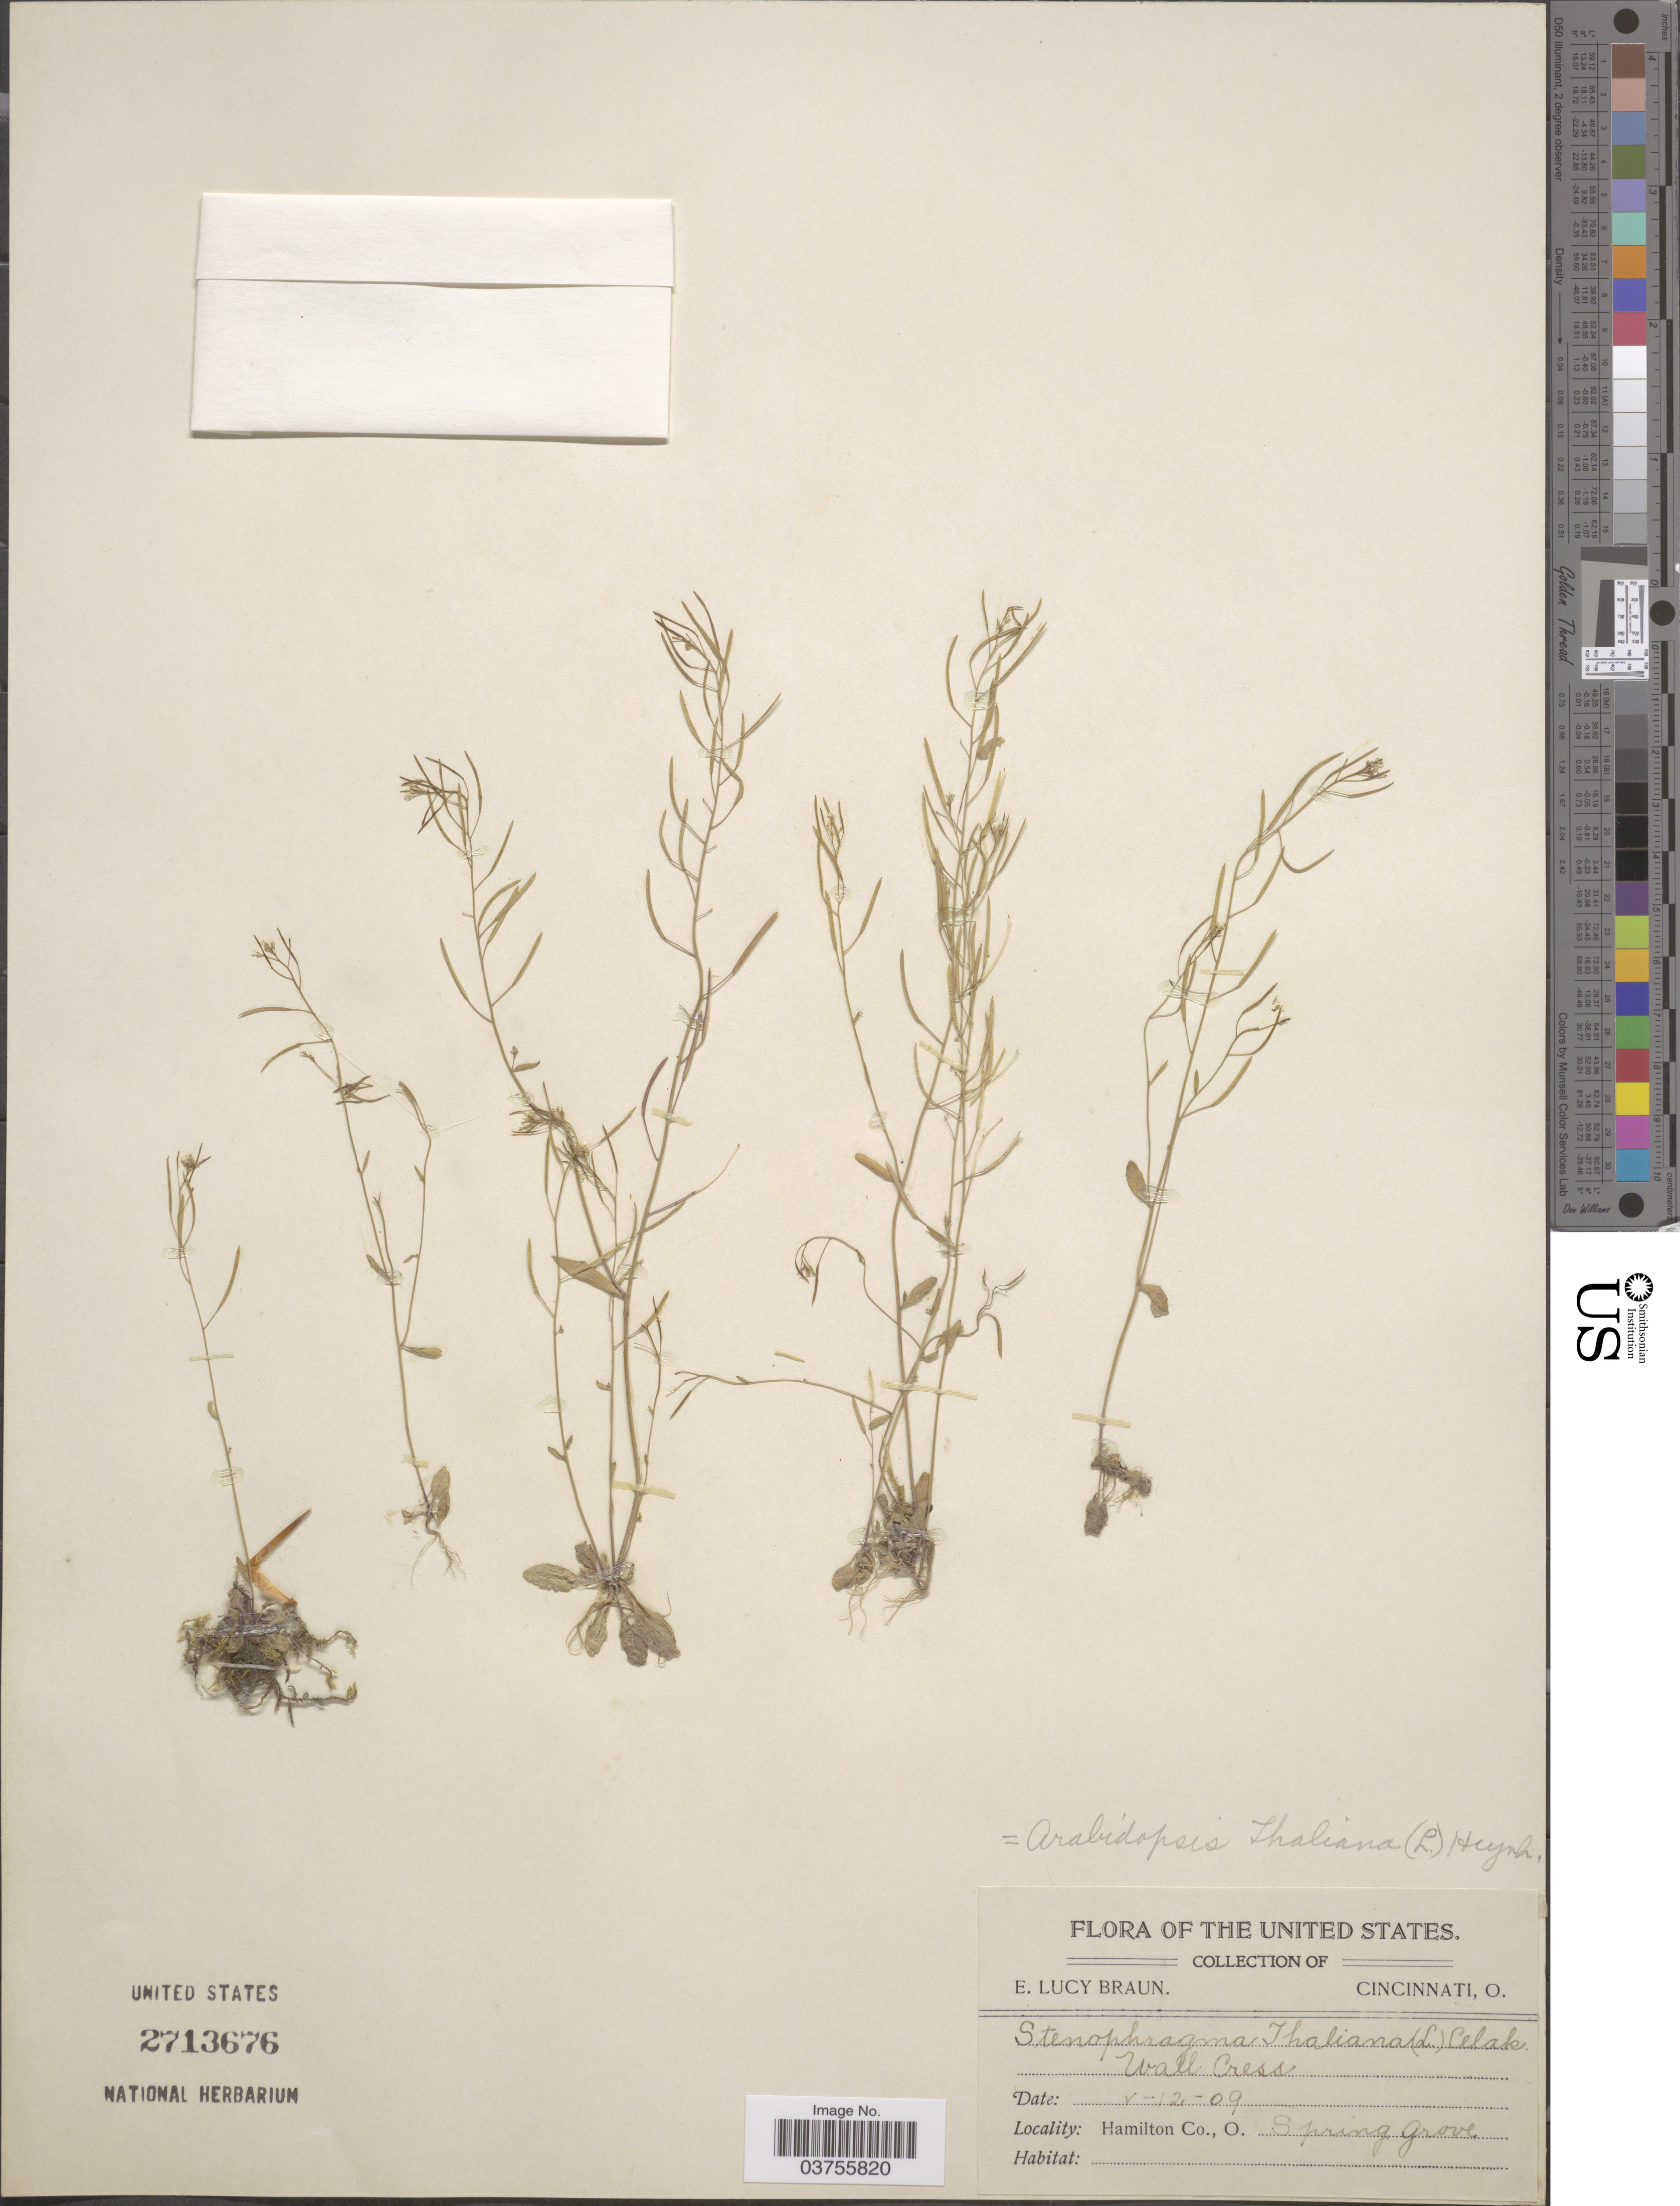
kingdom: Plantae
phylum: Tracheophyta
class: Magnoliopsida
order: Brassicales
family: Brassicaceae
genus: Arabidopsis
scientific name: Arabidopsis thaliana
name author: (L.) Heynh.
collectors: E. L. Braun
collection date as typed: Transcribed d/m/y: 12/5/9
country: United States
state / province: Ohio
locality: Hamilton Co. Spring Grove.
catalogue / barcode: US 2713676